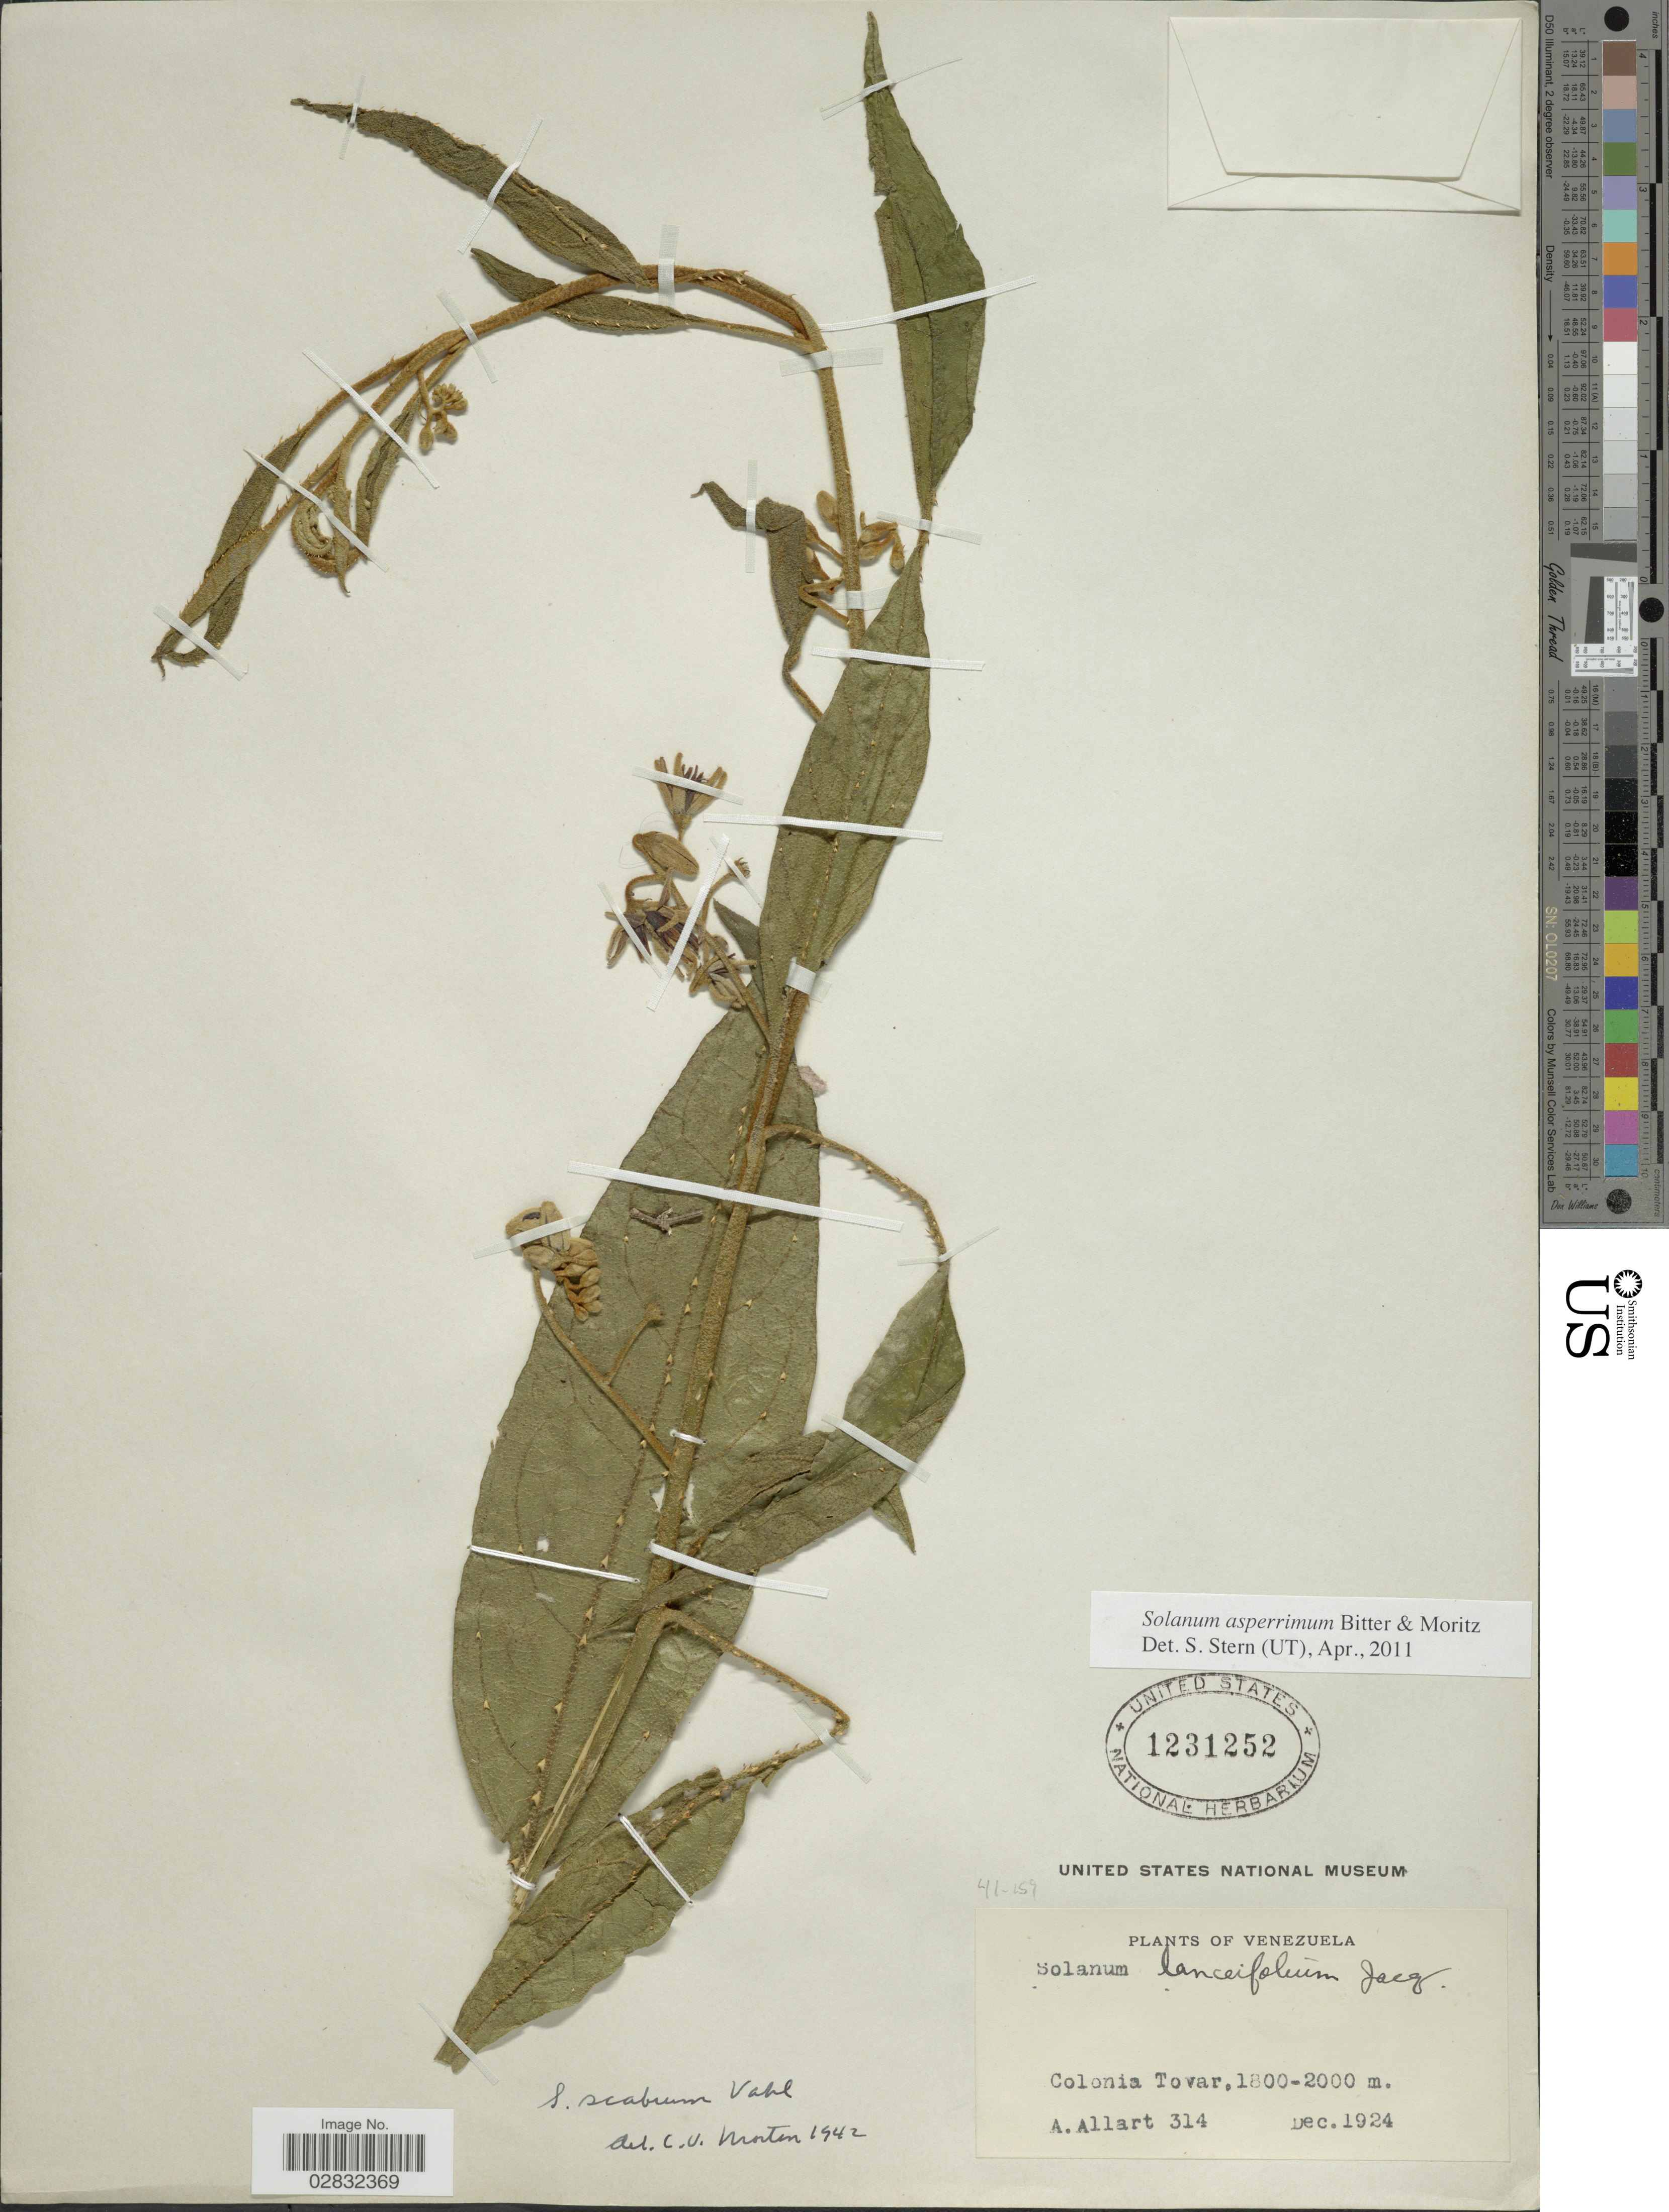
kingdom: Plantae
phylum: Tracheophyta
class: Magnoliopsida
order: Solanales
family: Solanaceae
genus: Solanum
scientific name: Solanum asperrimum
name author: Bitter & Moritz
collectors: A. Allart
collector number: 314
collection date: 1924-12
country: Venezuela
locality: Colonia Tovar.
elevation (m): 1800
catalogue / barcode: US 1231252